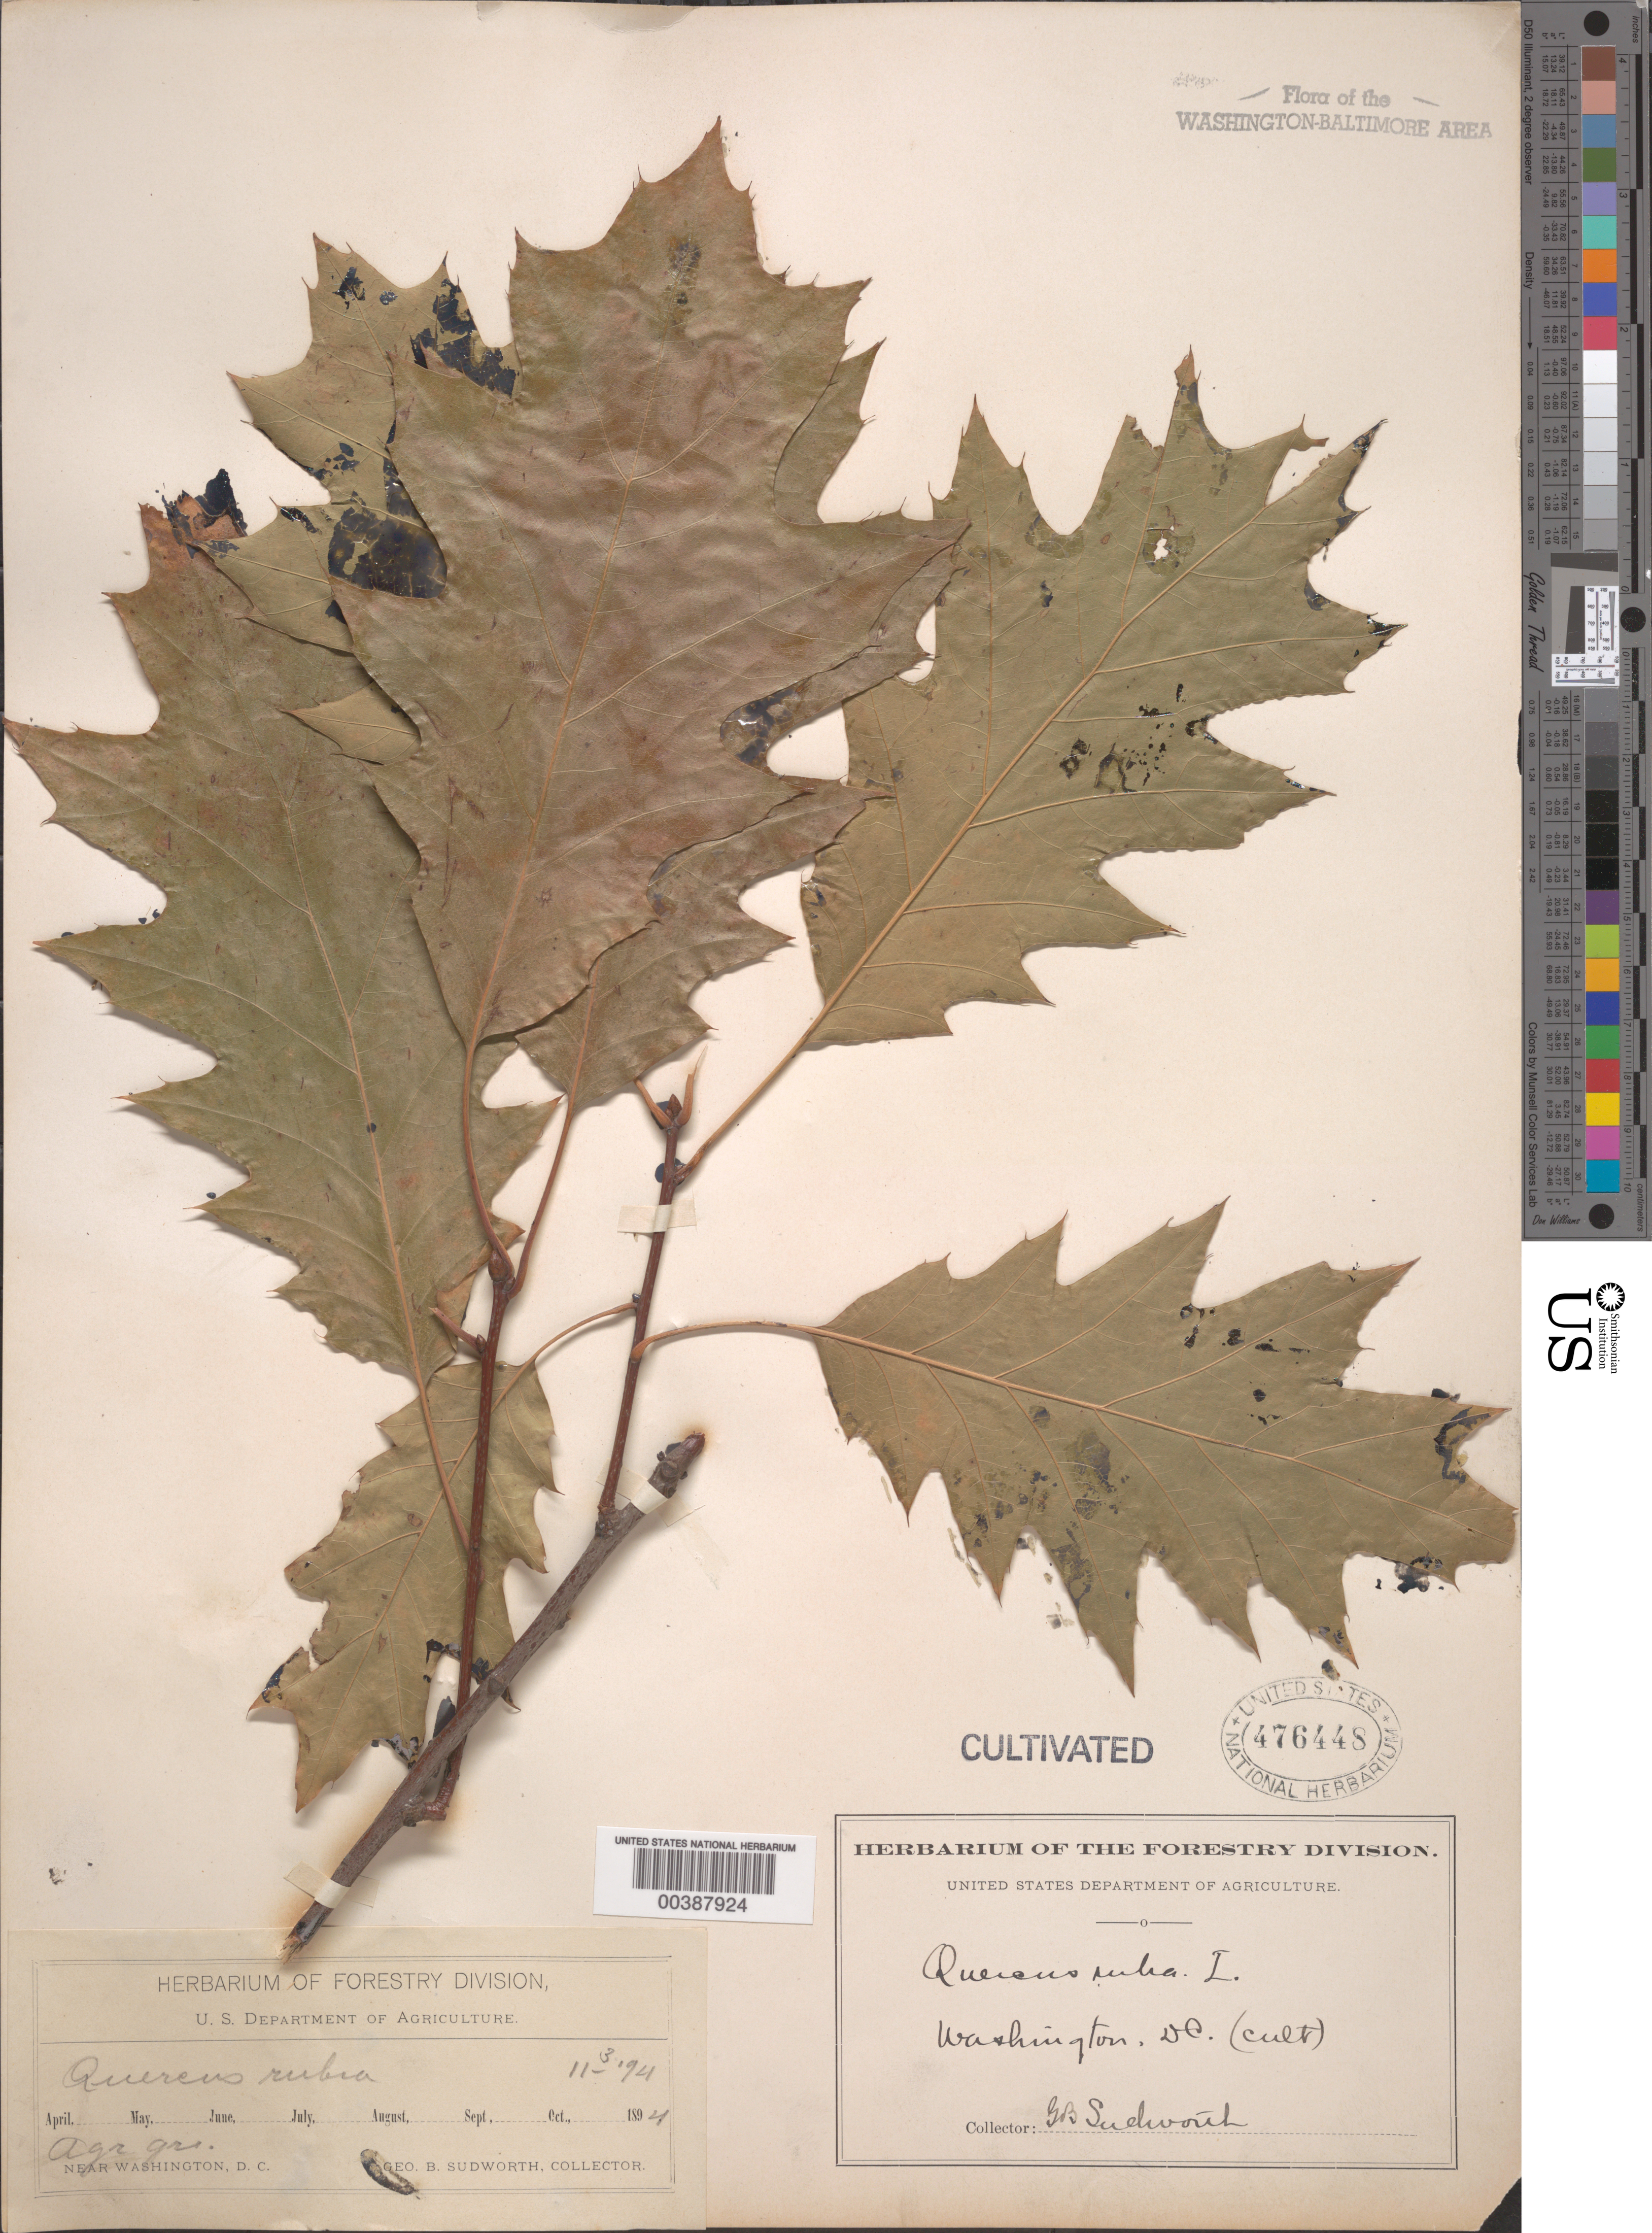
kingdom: Plantae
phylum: Tracheophyta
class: Magnoliopsida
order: Fagales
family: Fagaceae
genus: Quercus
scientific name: Quercus rubra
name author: L.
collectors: G. B. Sudworth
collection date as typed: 03 Nov 1894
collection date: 1894-11-03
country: United States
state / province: District of Columbia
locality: Agricultural grounds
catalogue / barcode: US 476448